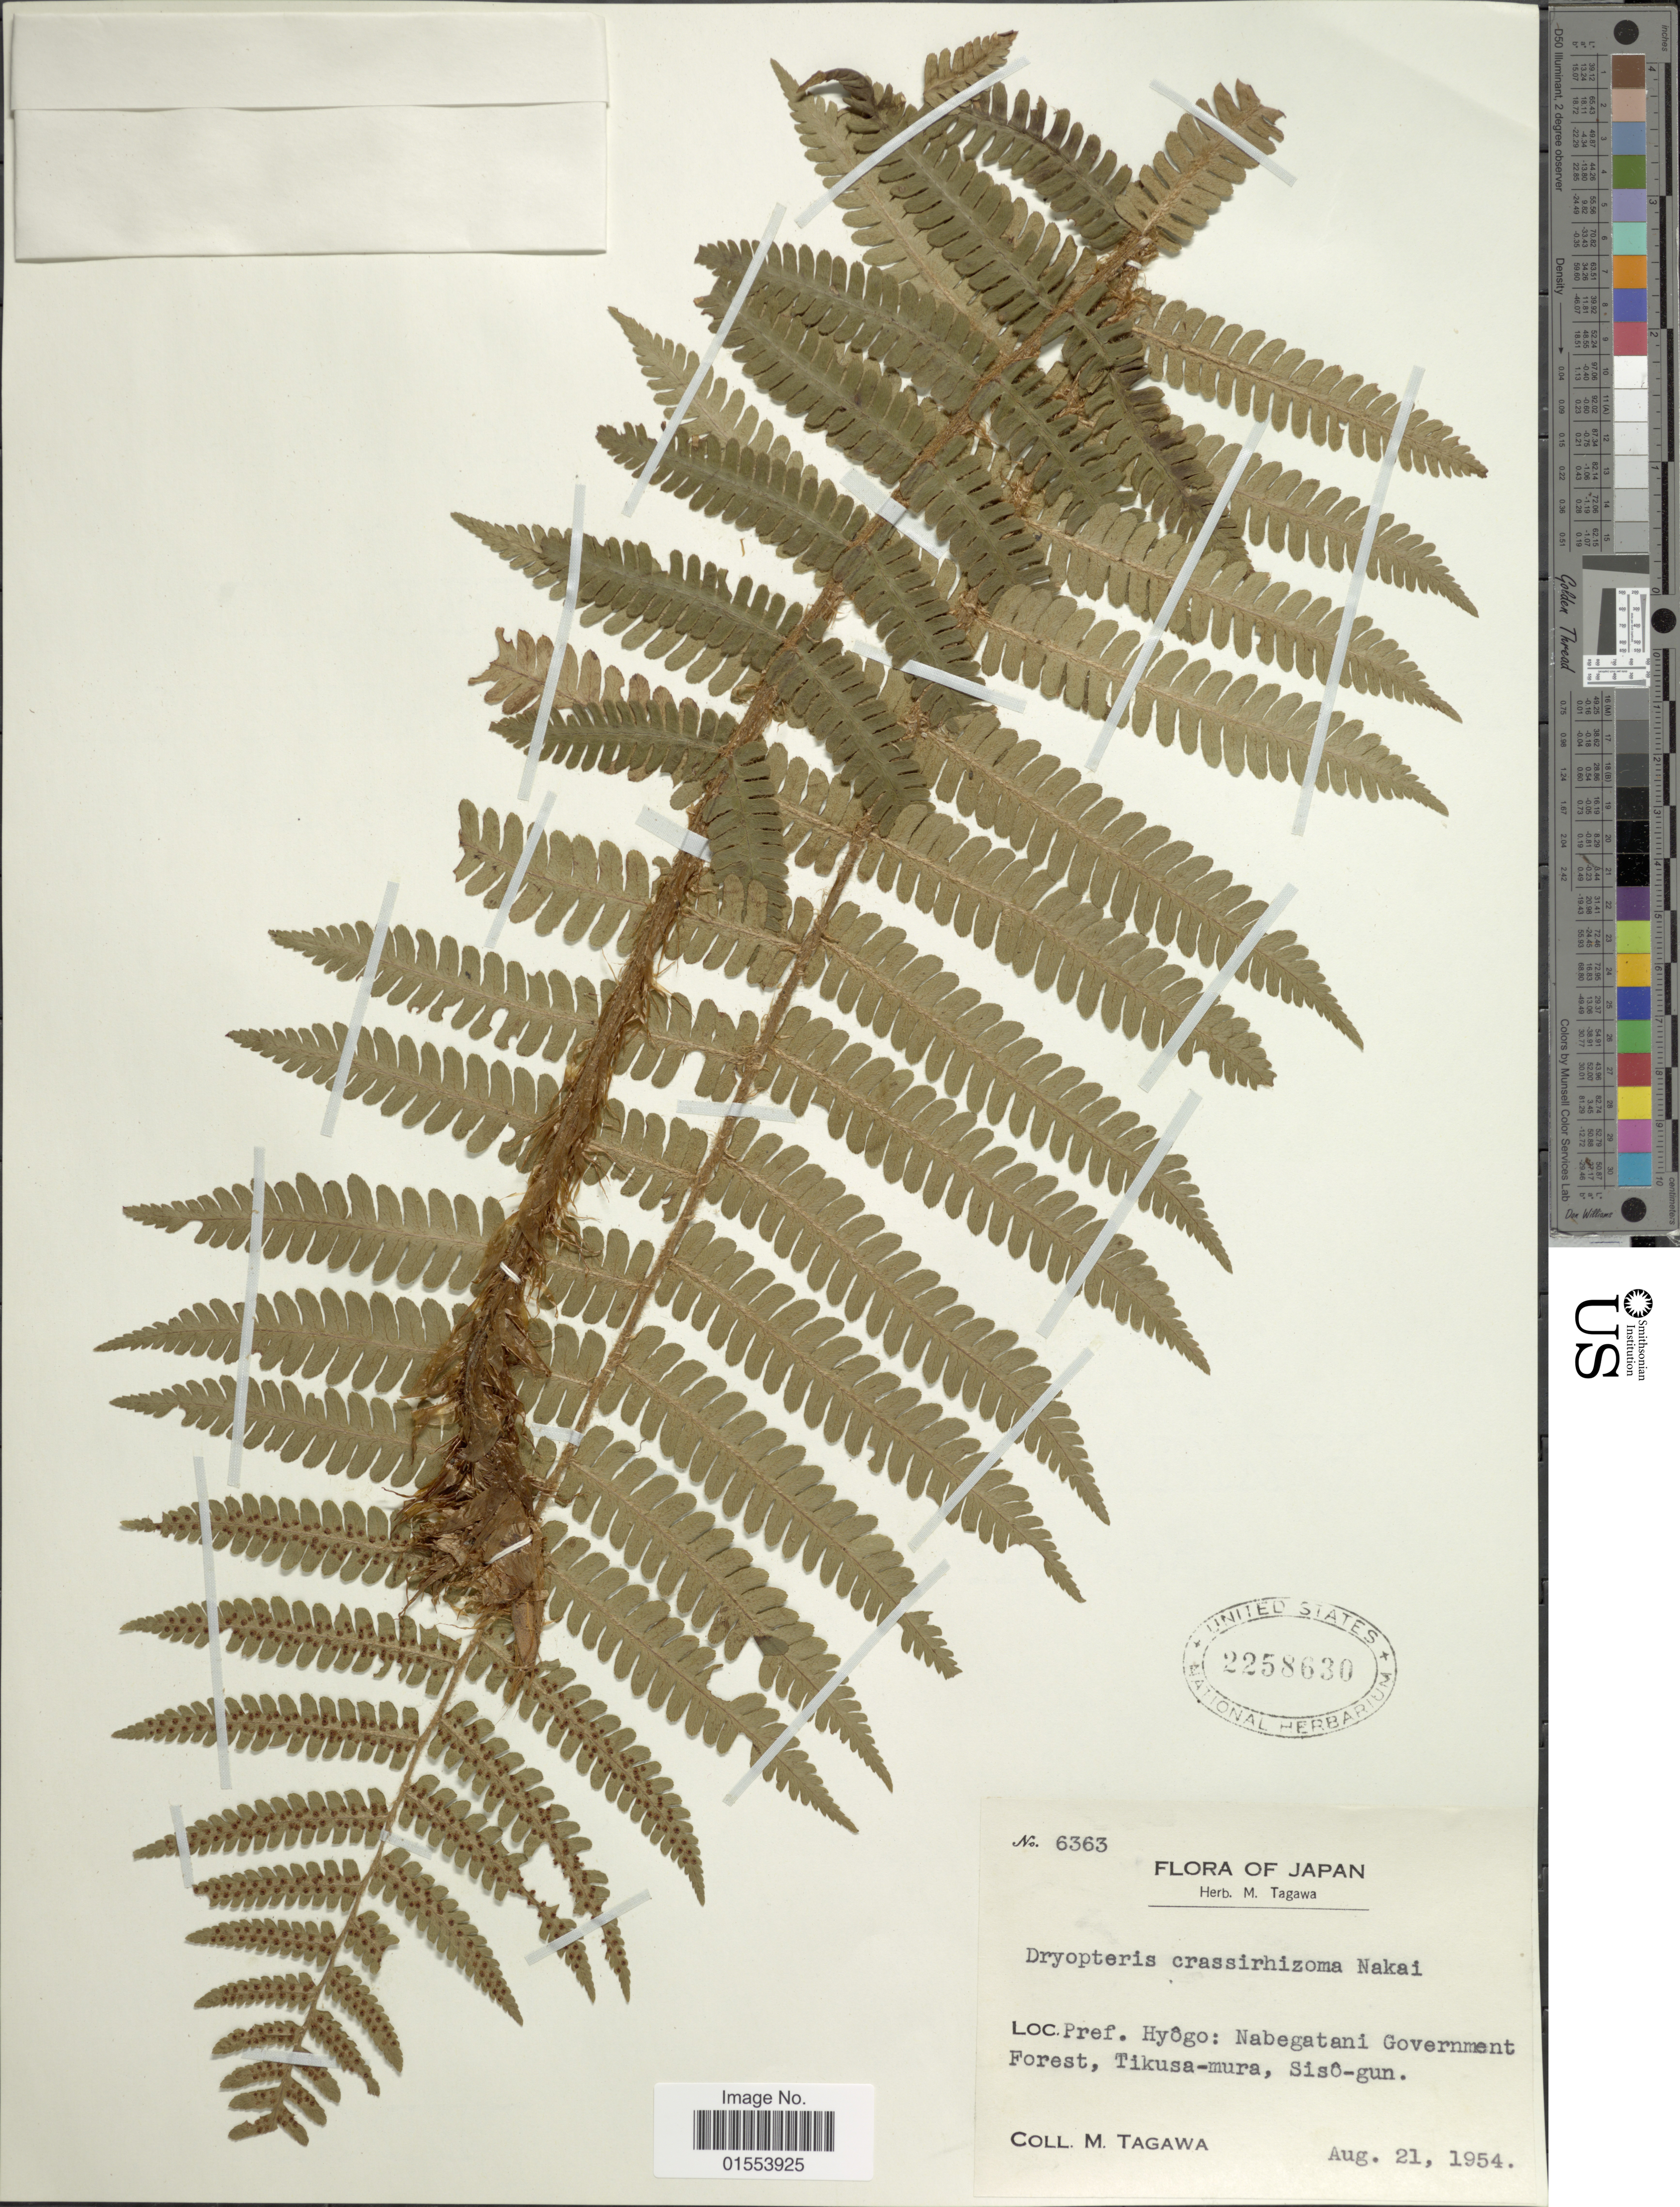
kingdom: Plantae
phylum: Tracheophyta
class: Polypodiopsida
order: Polypodiales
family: Dryopteridaceae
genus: Dryopteris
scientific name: Dryopteris crassirhizoma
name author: Nakai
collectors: M. Tagawa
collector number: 6363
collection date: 1954-08-21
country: Japan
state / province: Hyogo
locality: Pref. Hyogo: Nabegatani Government Forest, Tikusa-mura, Siso-gun.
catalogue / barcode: US 2258630